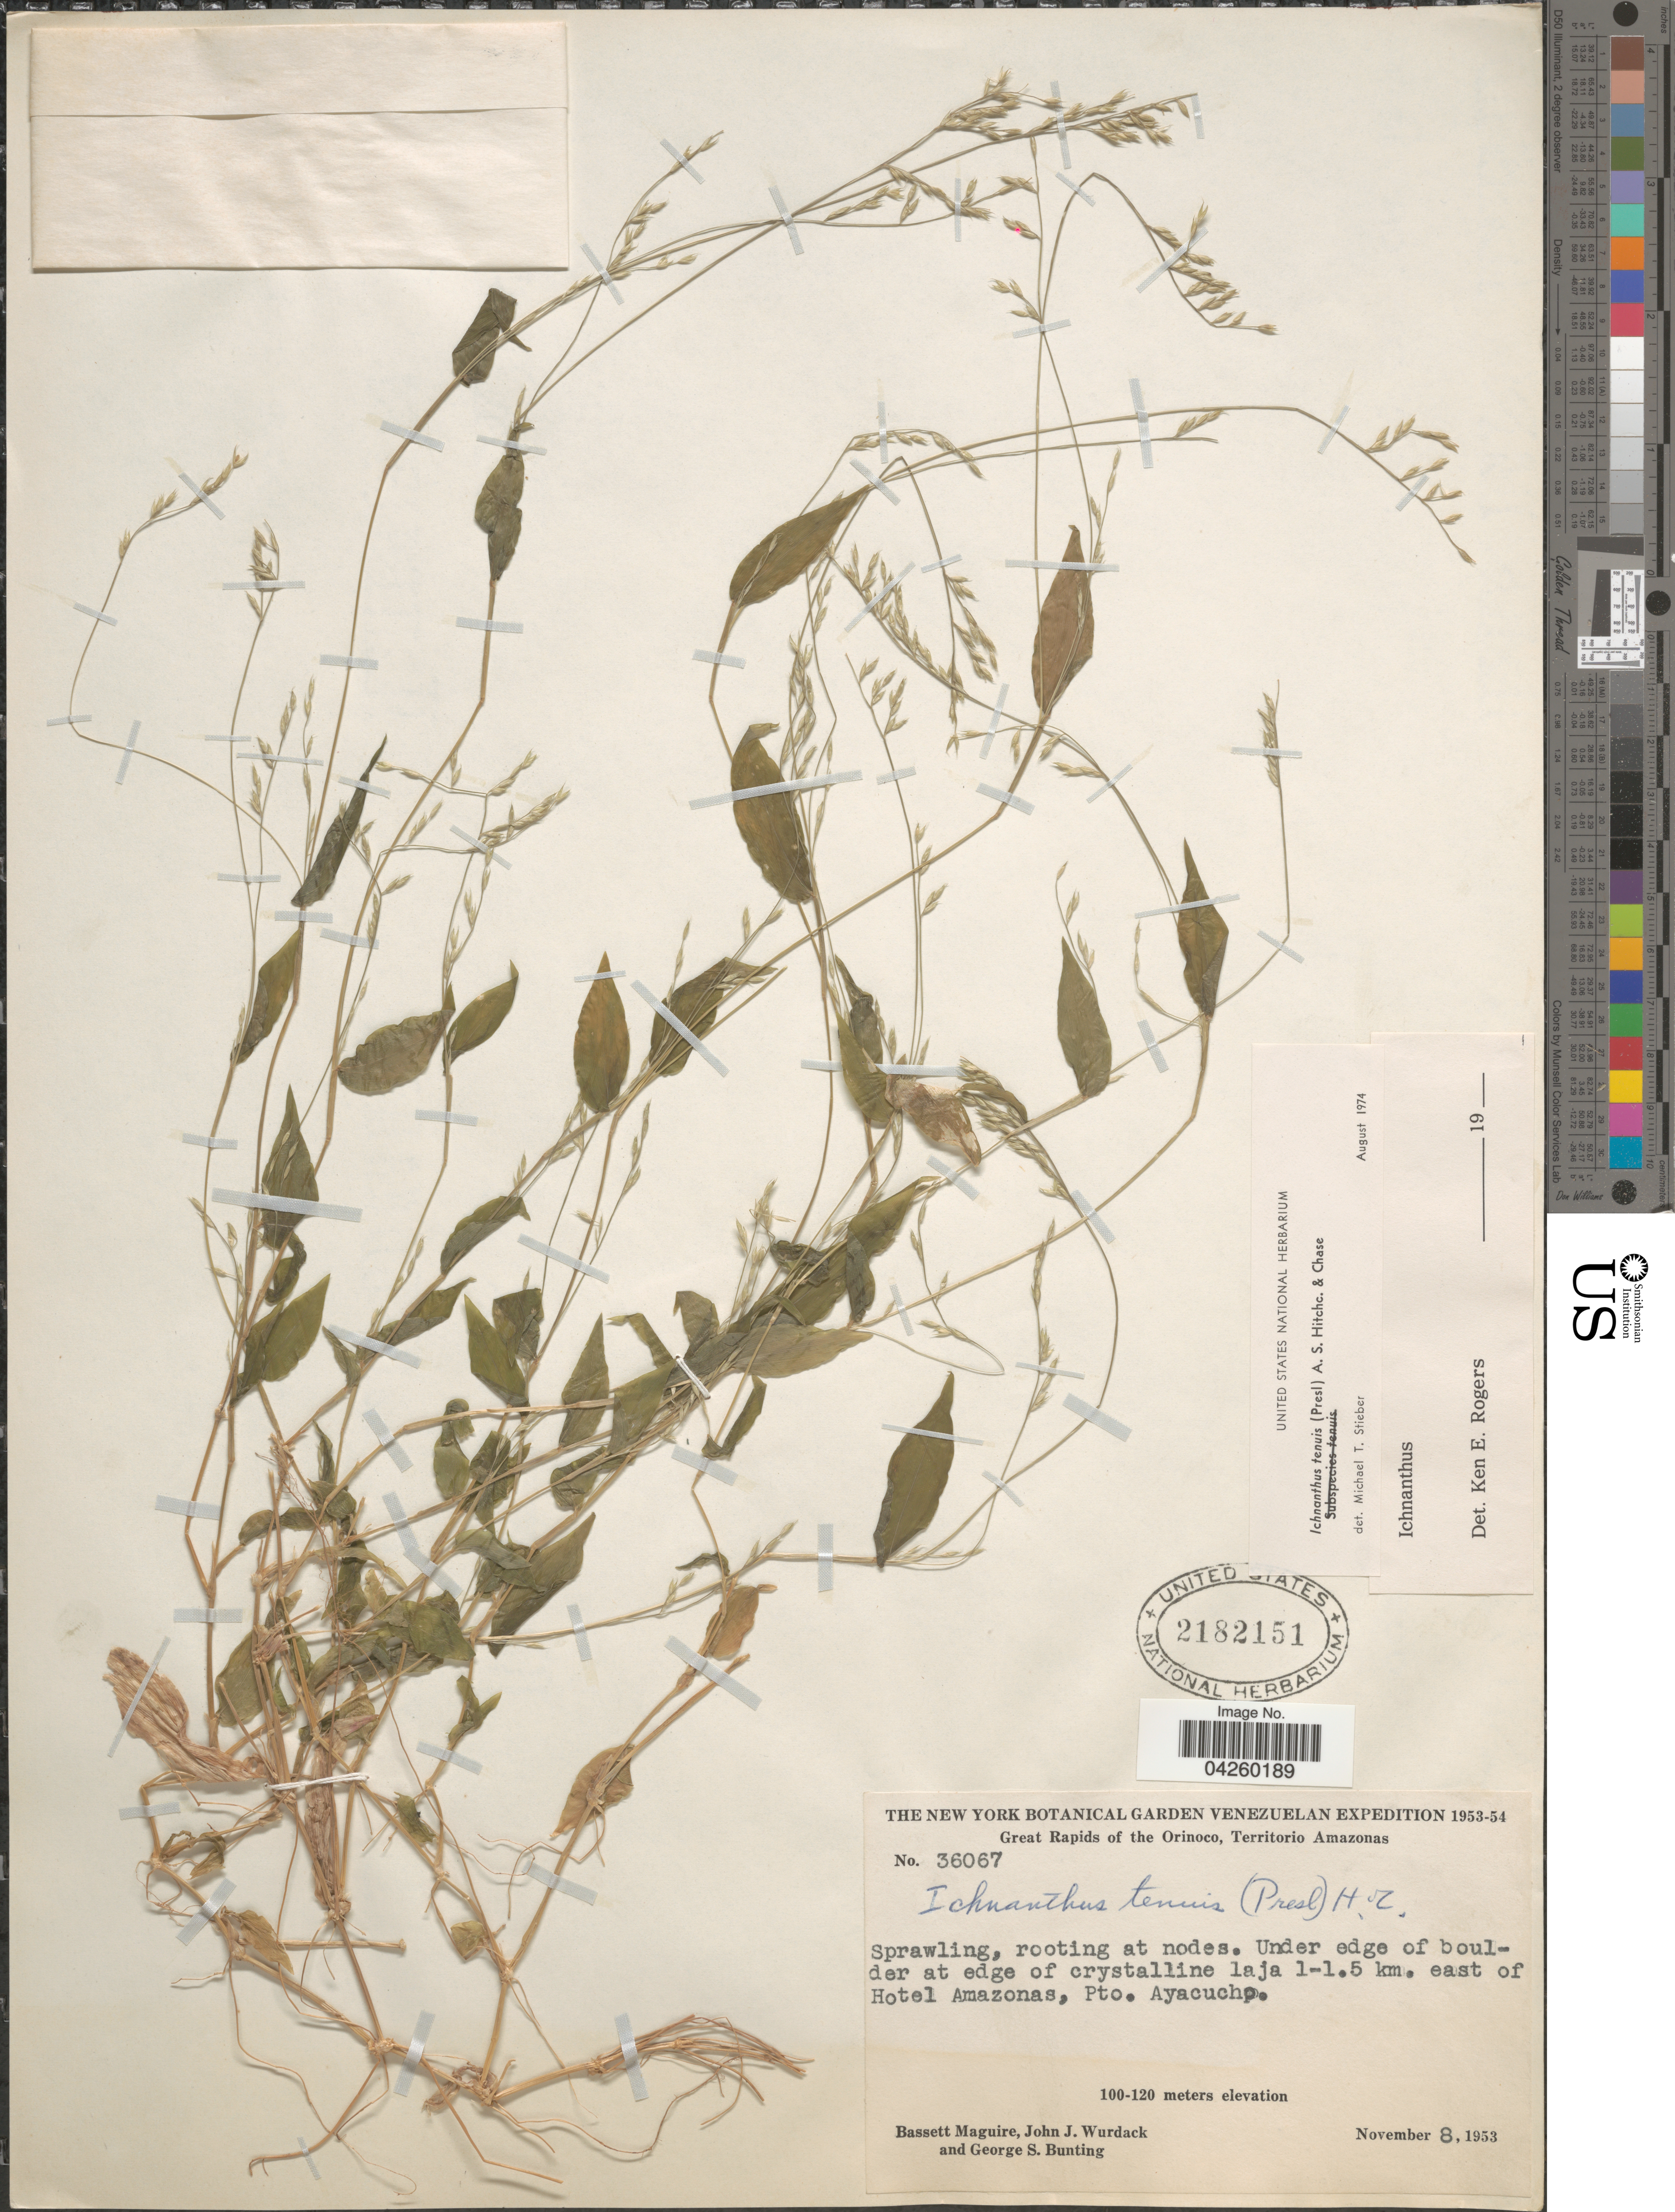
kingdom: Plantae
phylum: Tracheophyta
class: Liliopsida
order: Poales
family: Poaceae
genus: Ichnanthus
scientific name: Ichnanthus tenuis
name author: (J. Presl) Hitchc. & Chase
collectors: B. Maguire, J. J. Wurdack & G. S. Bunting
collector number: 36067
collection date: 1953-11-08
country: Venezuela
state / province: Amazonas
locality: The New York Botanical Garden Venezuelan Expedition 1953-54. Great Rapids of the Orinoco. Under edge of boulder at edge of crystalline laja 1-1.5 km. east of Hotel Amazonas, Pto. Ayacucho.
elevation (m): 100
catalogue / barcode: US 2182151